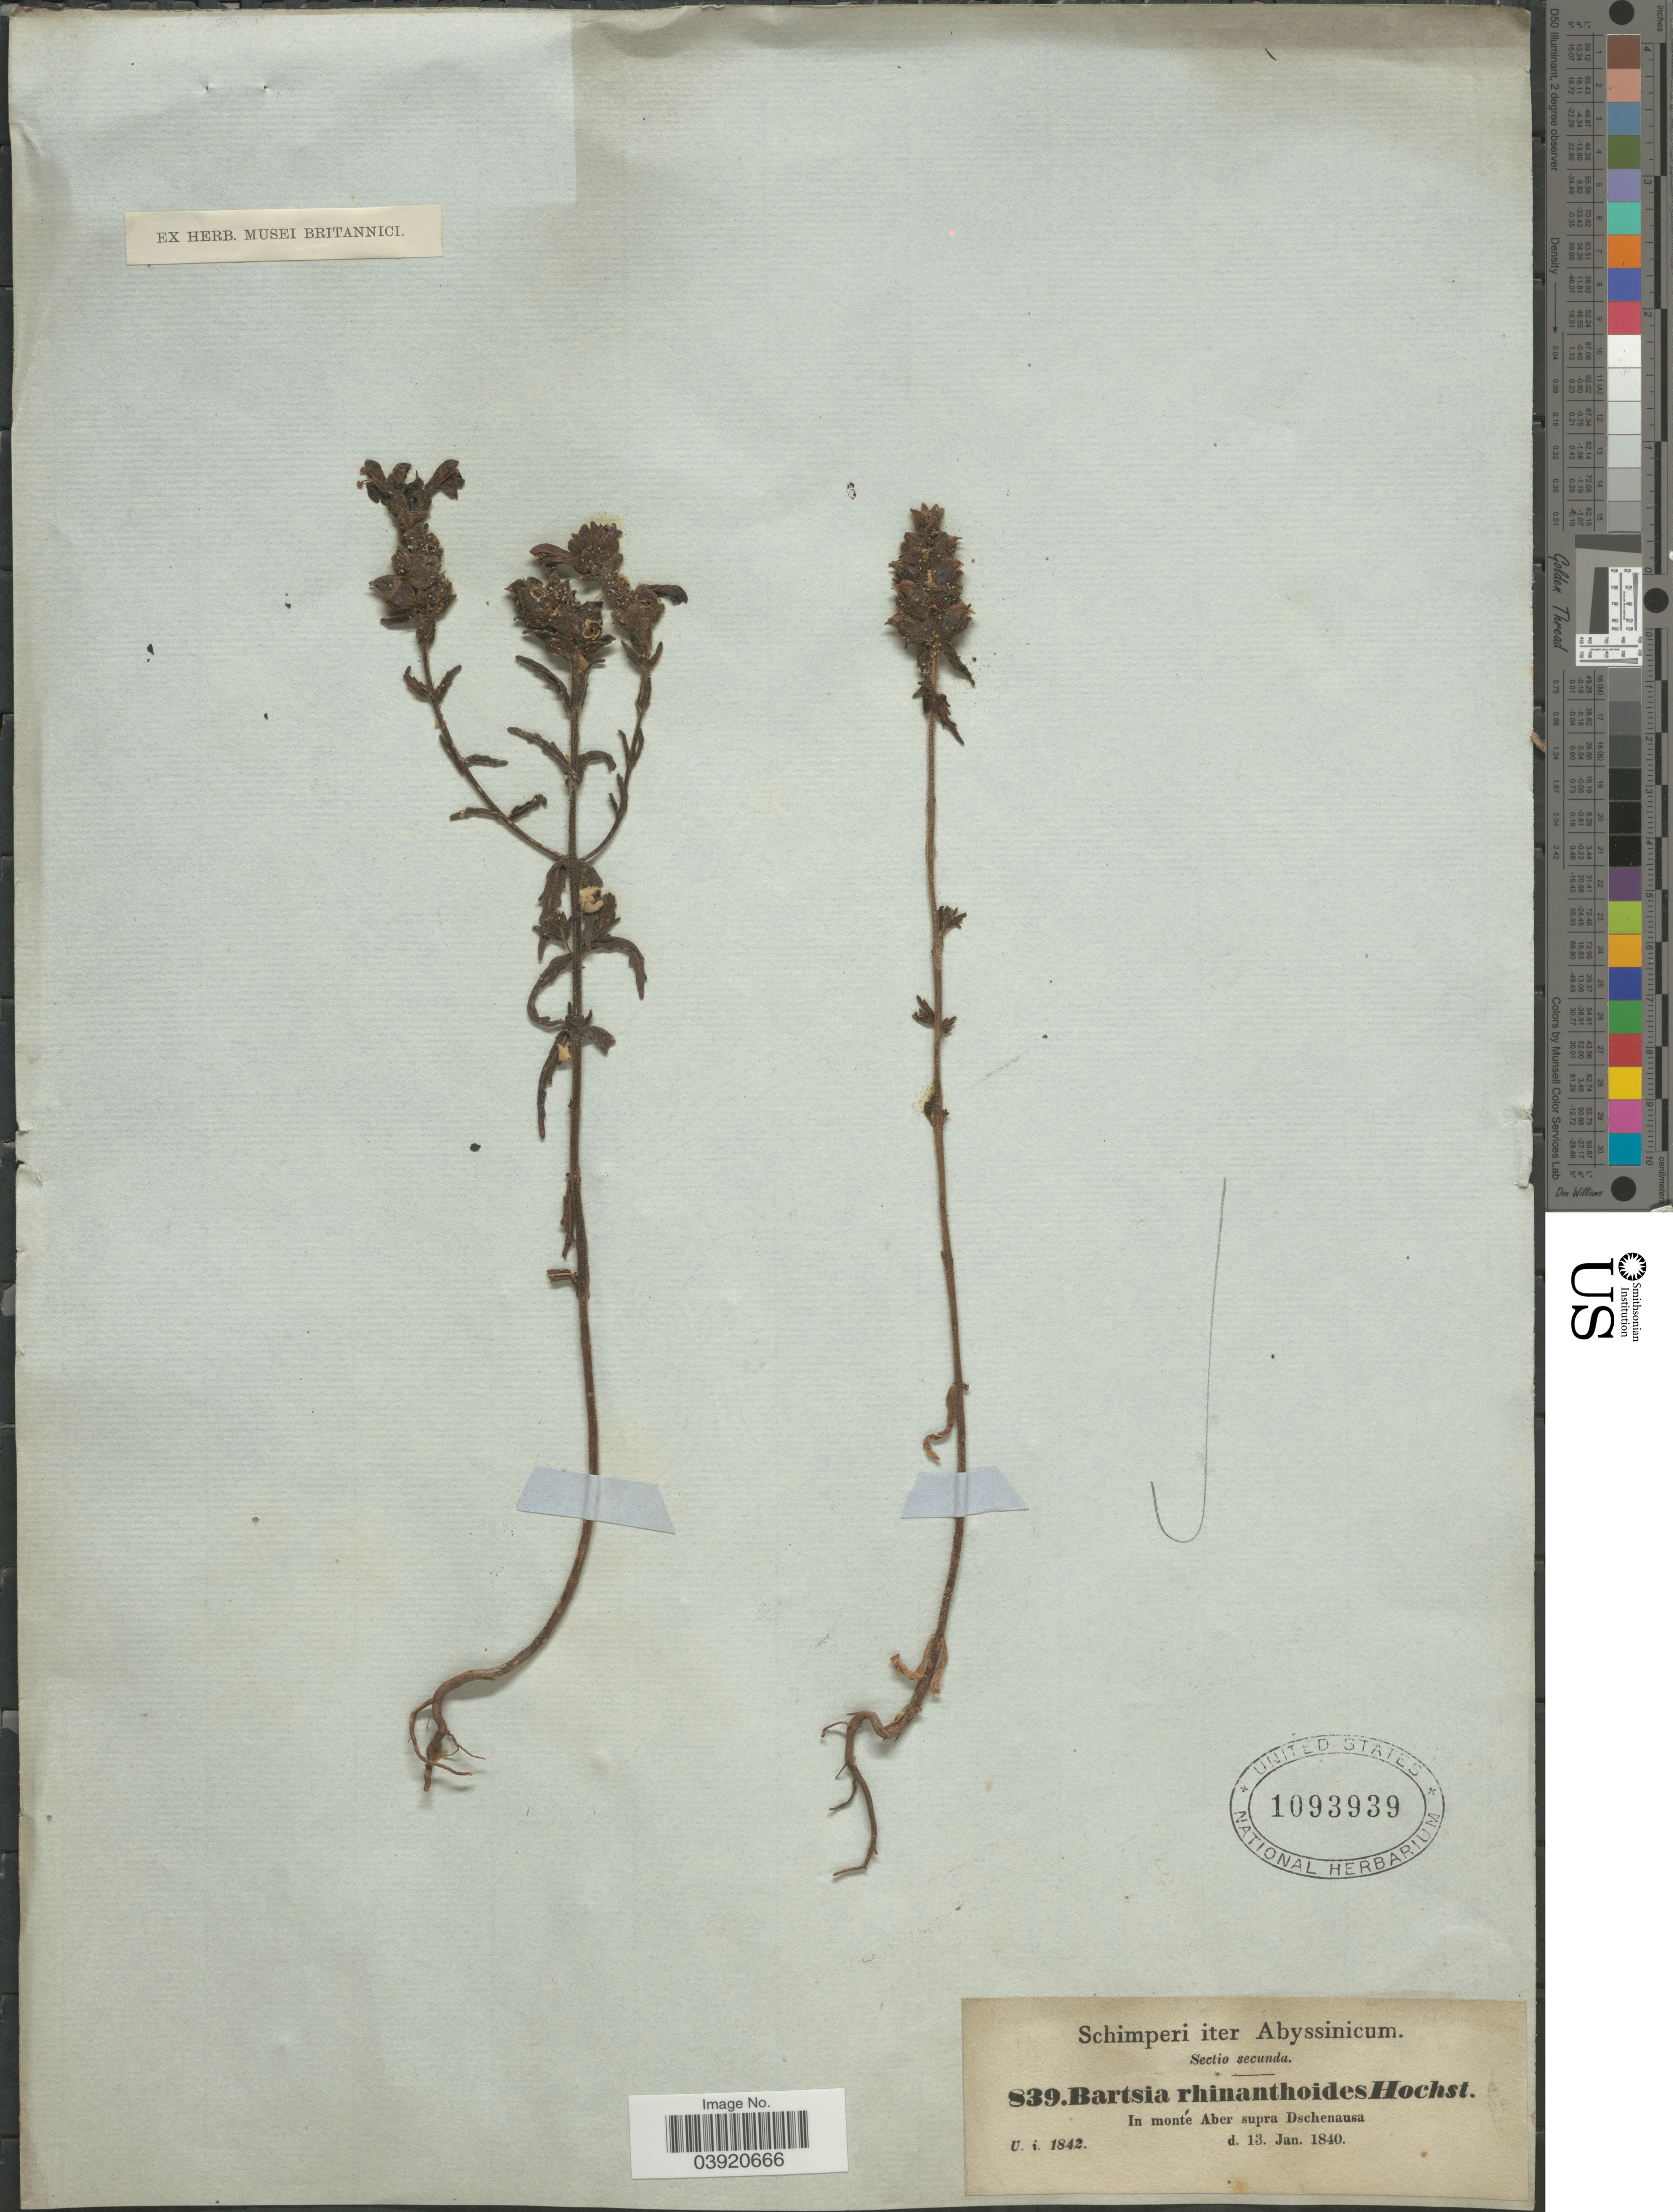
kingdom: Plantae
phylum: Tracheophyta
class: Magnoliopsida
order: Lamiales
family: Orobanchaceae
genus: Bellardia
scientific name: Bellardia sp.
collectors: -. Schimper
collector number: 839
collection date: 1840-01-13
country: Ethiopia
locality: Iter Abyssinicum. In monté Aber supra Dschenausa.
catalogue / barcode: US 1093939